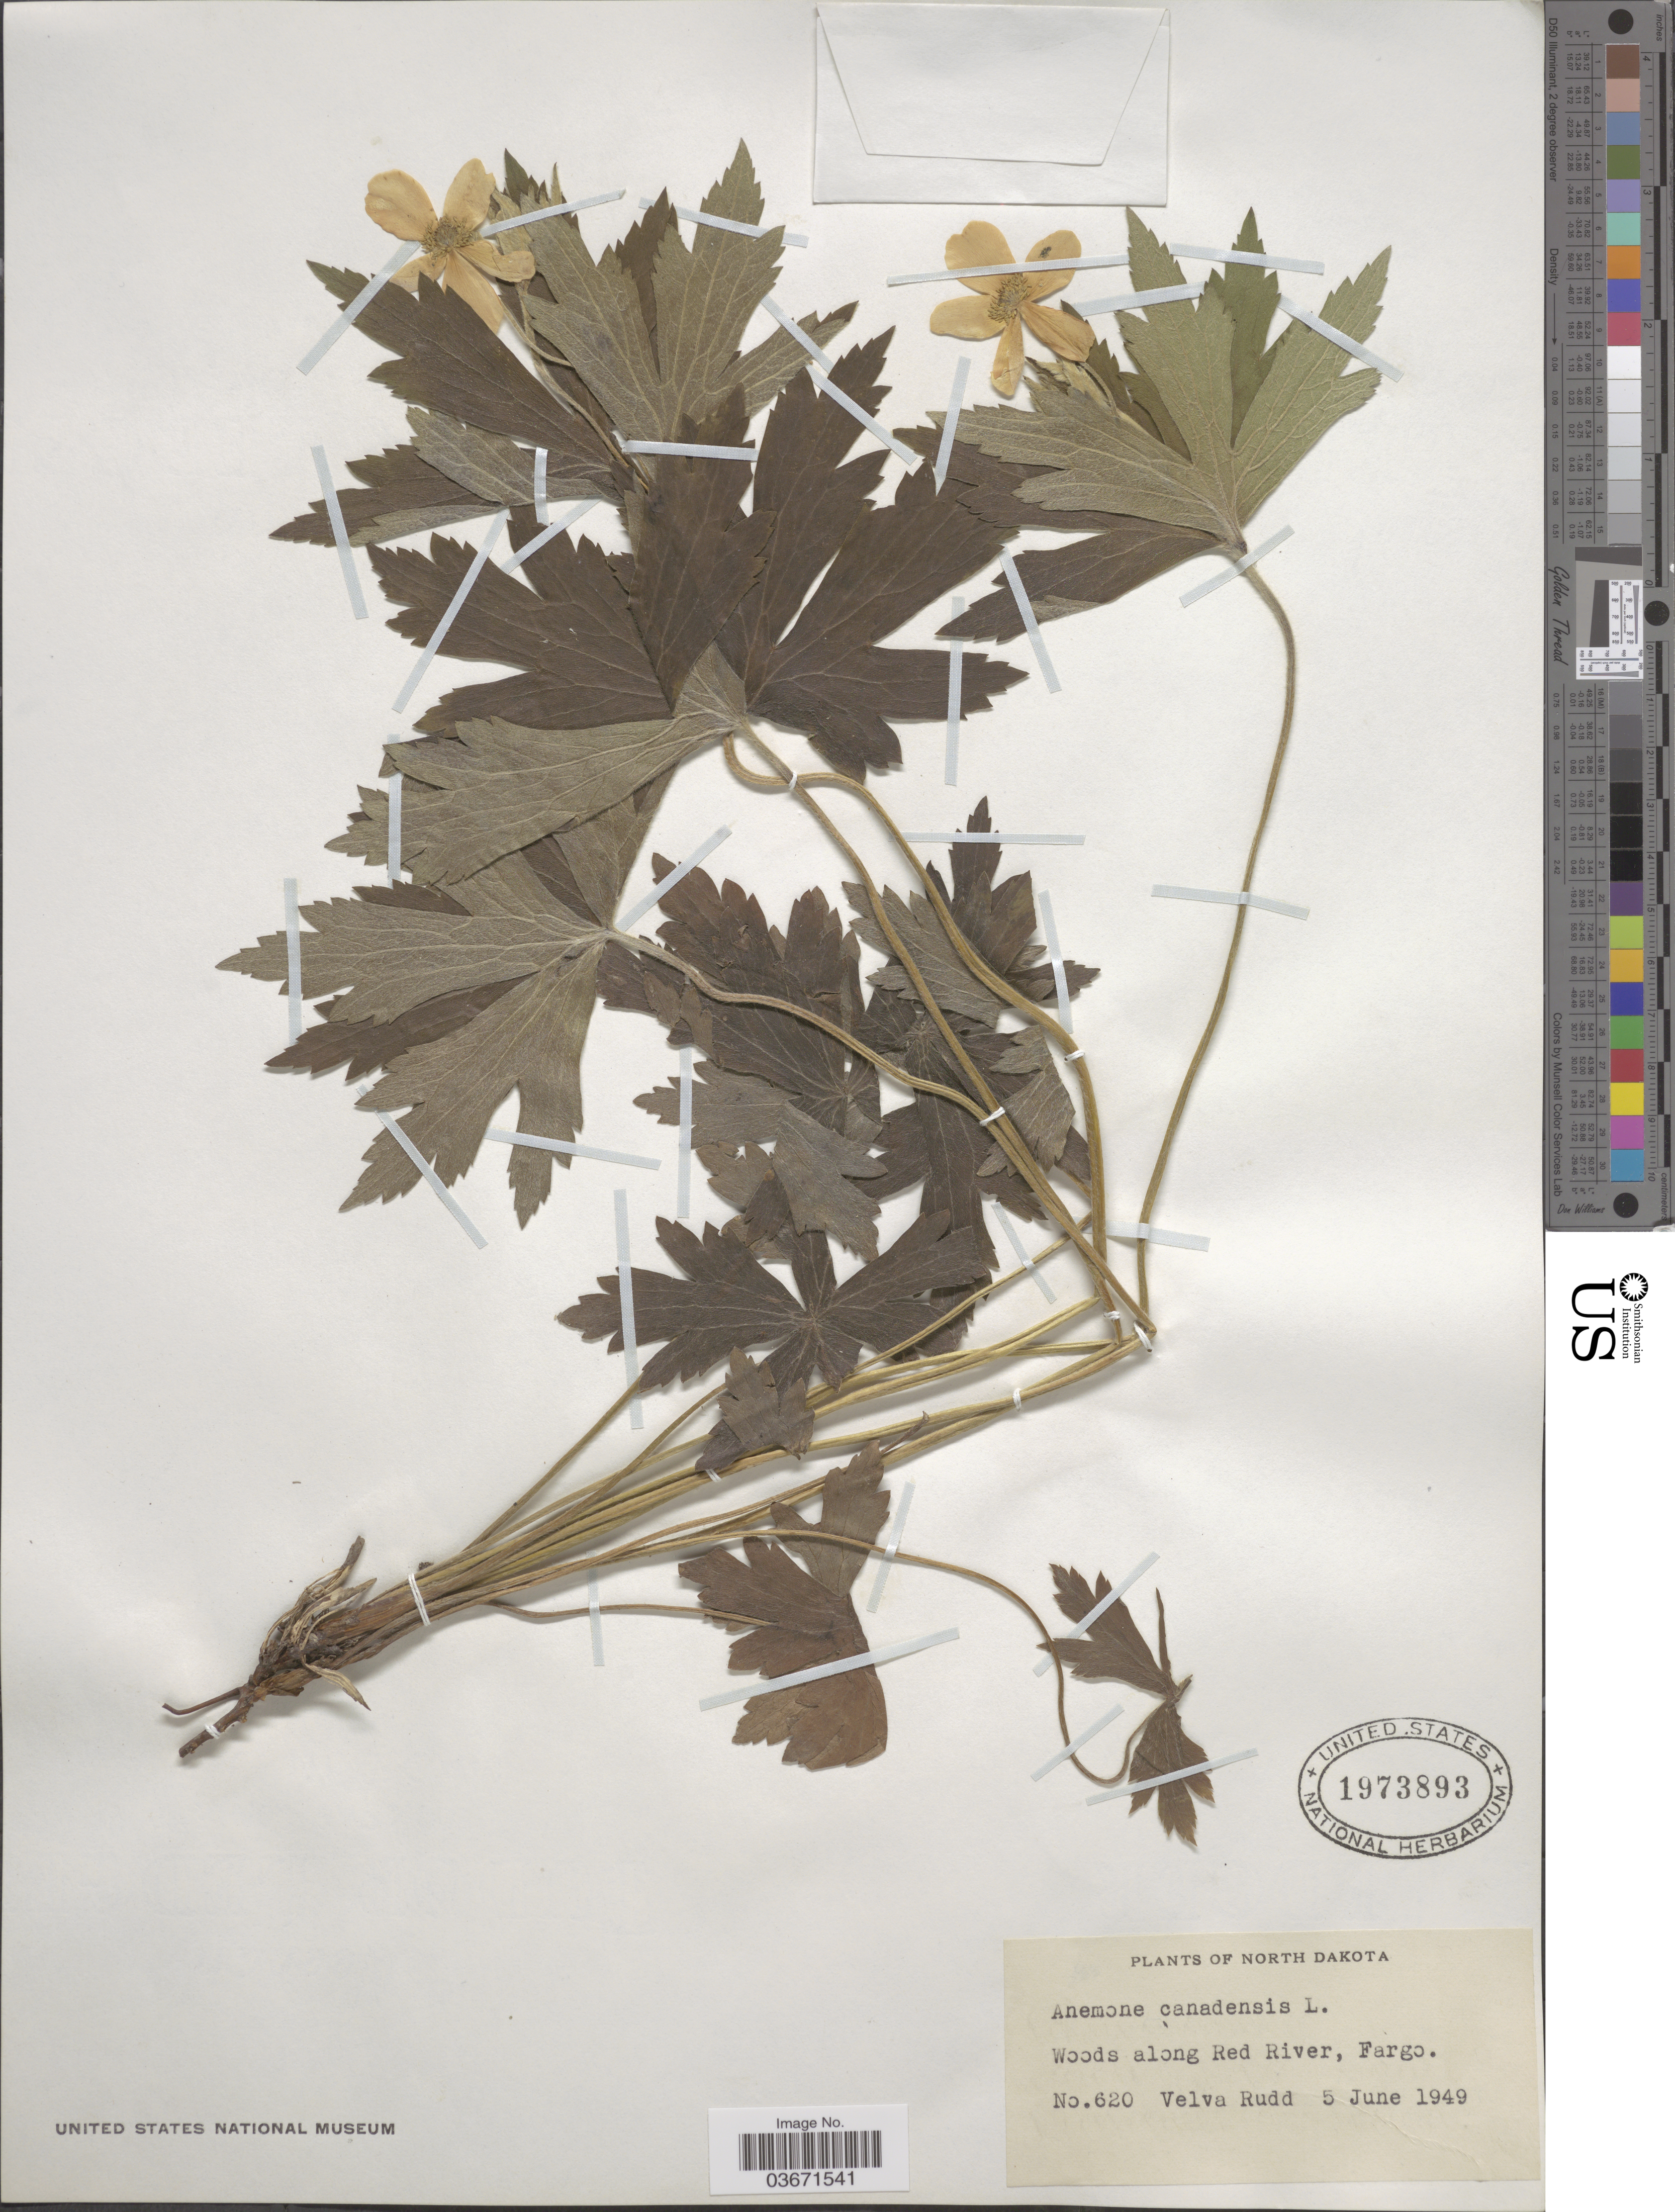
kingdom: Plantae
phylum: Tracheophyta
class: Magnoliopsida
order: Ranunculales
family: Ranunculaceae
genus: Anemone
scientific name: Anemone canadensis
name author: L.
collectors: V. E. Rudd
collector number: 620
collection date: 1949-06-05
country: United States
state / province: North Dakota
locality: Woods along Red River, Fargo.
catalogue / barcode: US 1973893